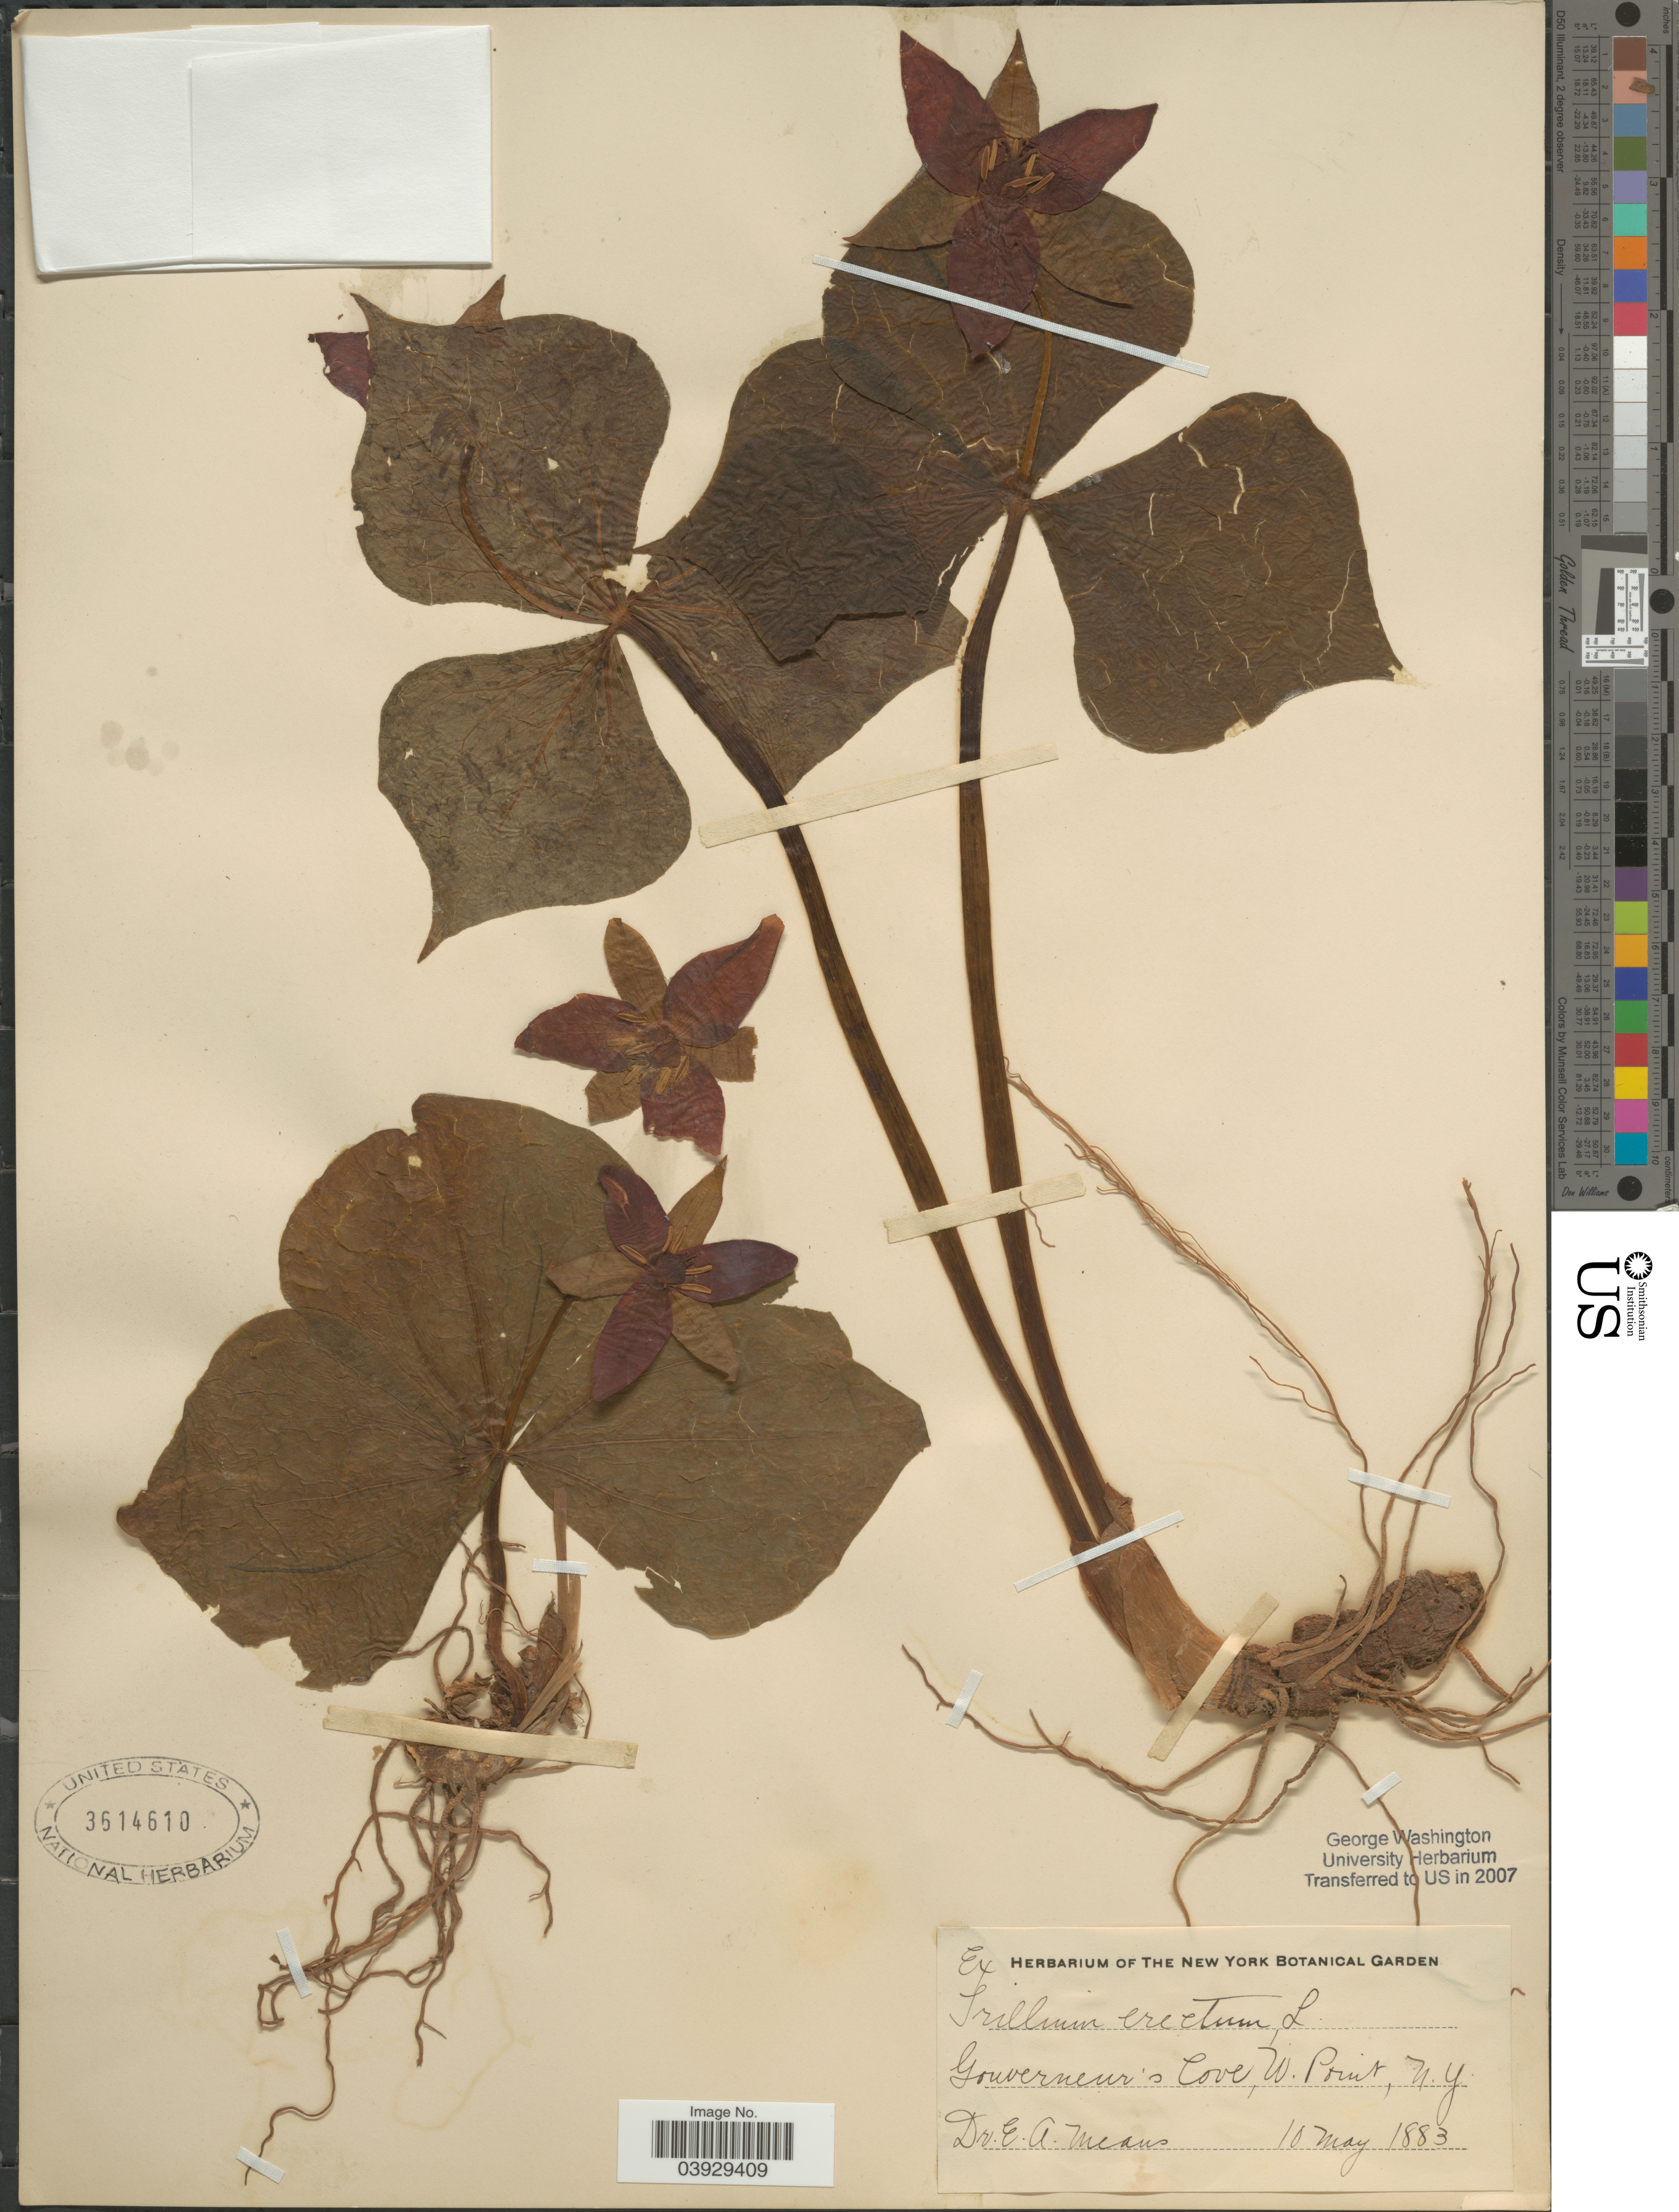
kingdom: Plantae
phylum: Tracheophyta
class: Liliopsida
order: Liliales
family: Melanthiaceae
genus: Trillium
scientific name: Trillium erectum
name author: L.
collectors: E. Means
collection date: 1883-05-10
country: United States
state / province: New York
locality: Gouverneur's Cove, W. Point.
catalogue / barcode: US 3614610